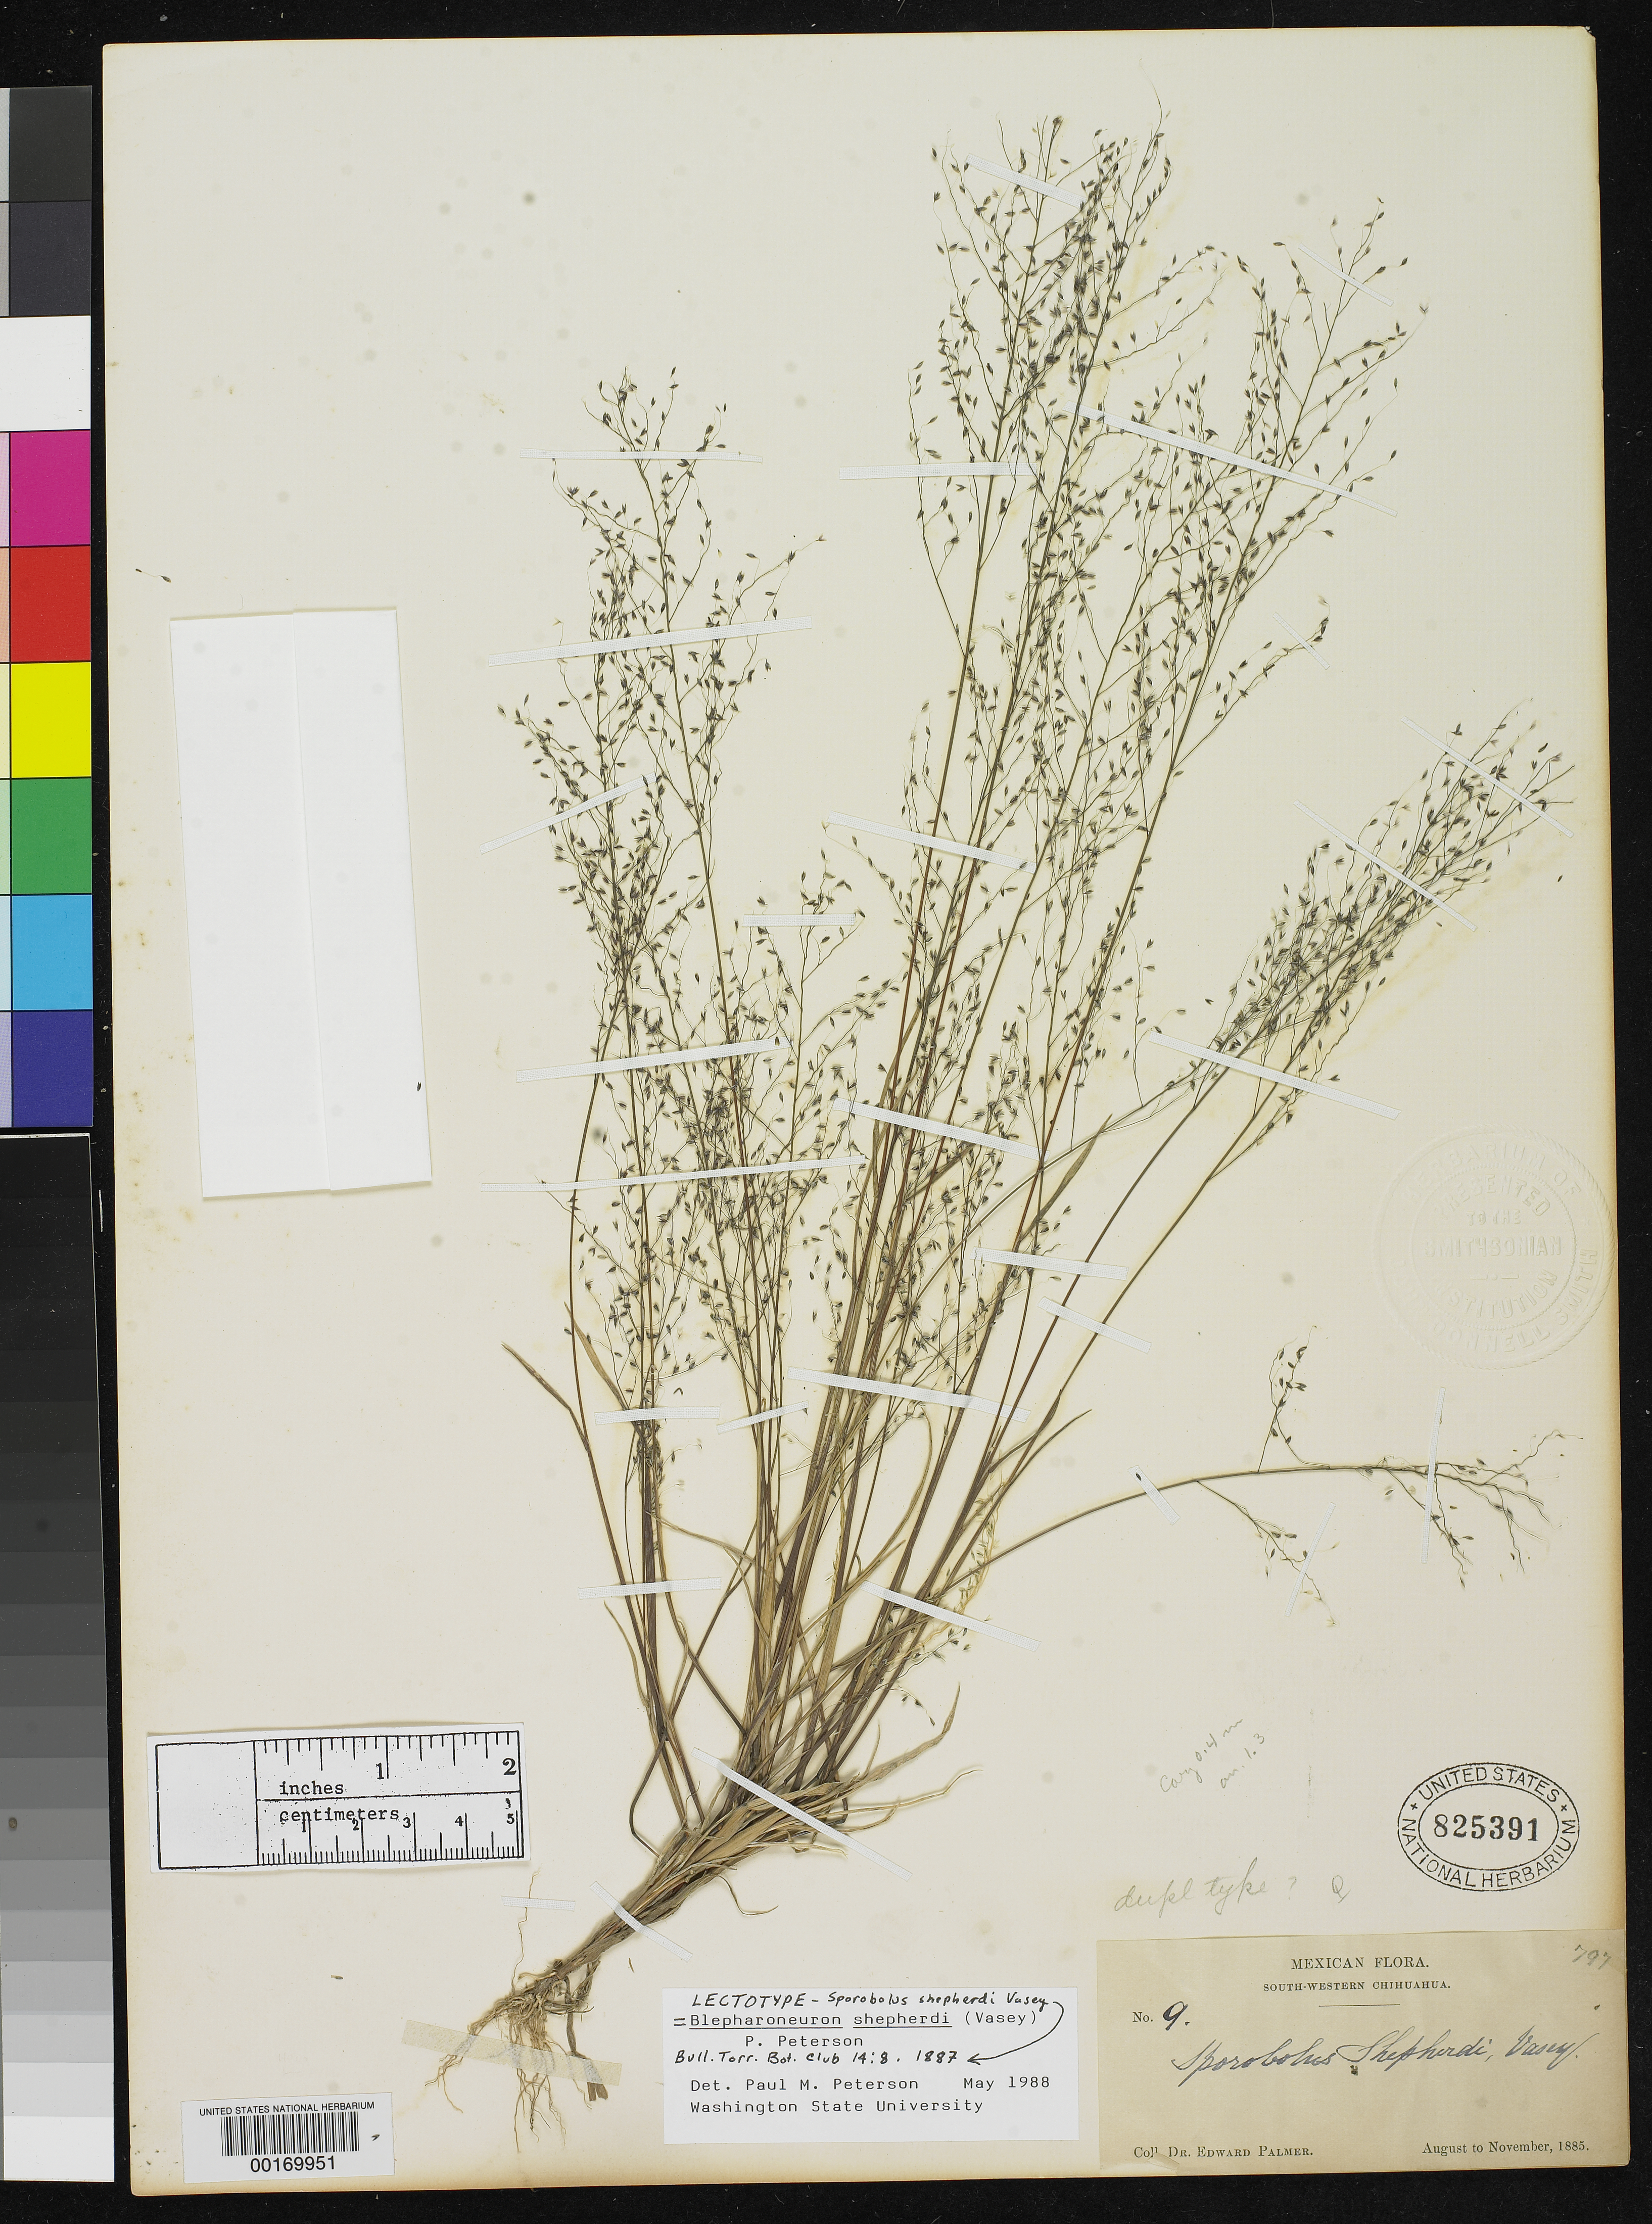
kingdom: Plantae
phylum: Tracheophyta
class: Liliopsida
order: Poales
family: Poaceae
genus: Sporobolus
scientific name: Sporobolus shepherdii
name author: Vasey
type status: Lectotype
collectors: E. Palmer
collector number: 9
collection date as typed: Aug 1885 to -- Nov 1885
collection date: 1885-08/1885-11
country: Mexico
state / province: Chihuahua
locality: South-Western Chihuahua.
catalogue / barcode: US 825391